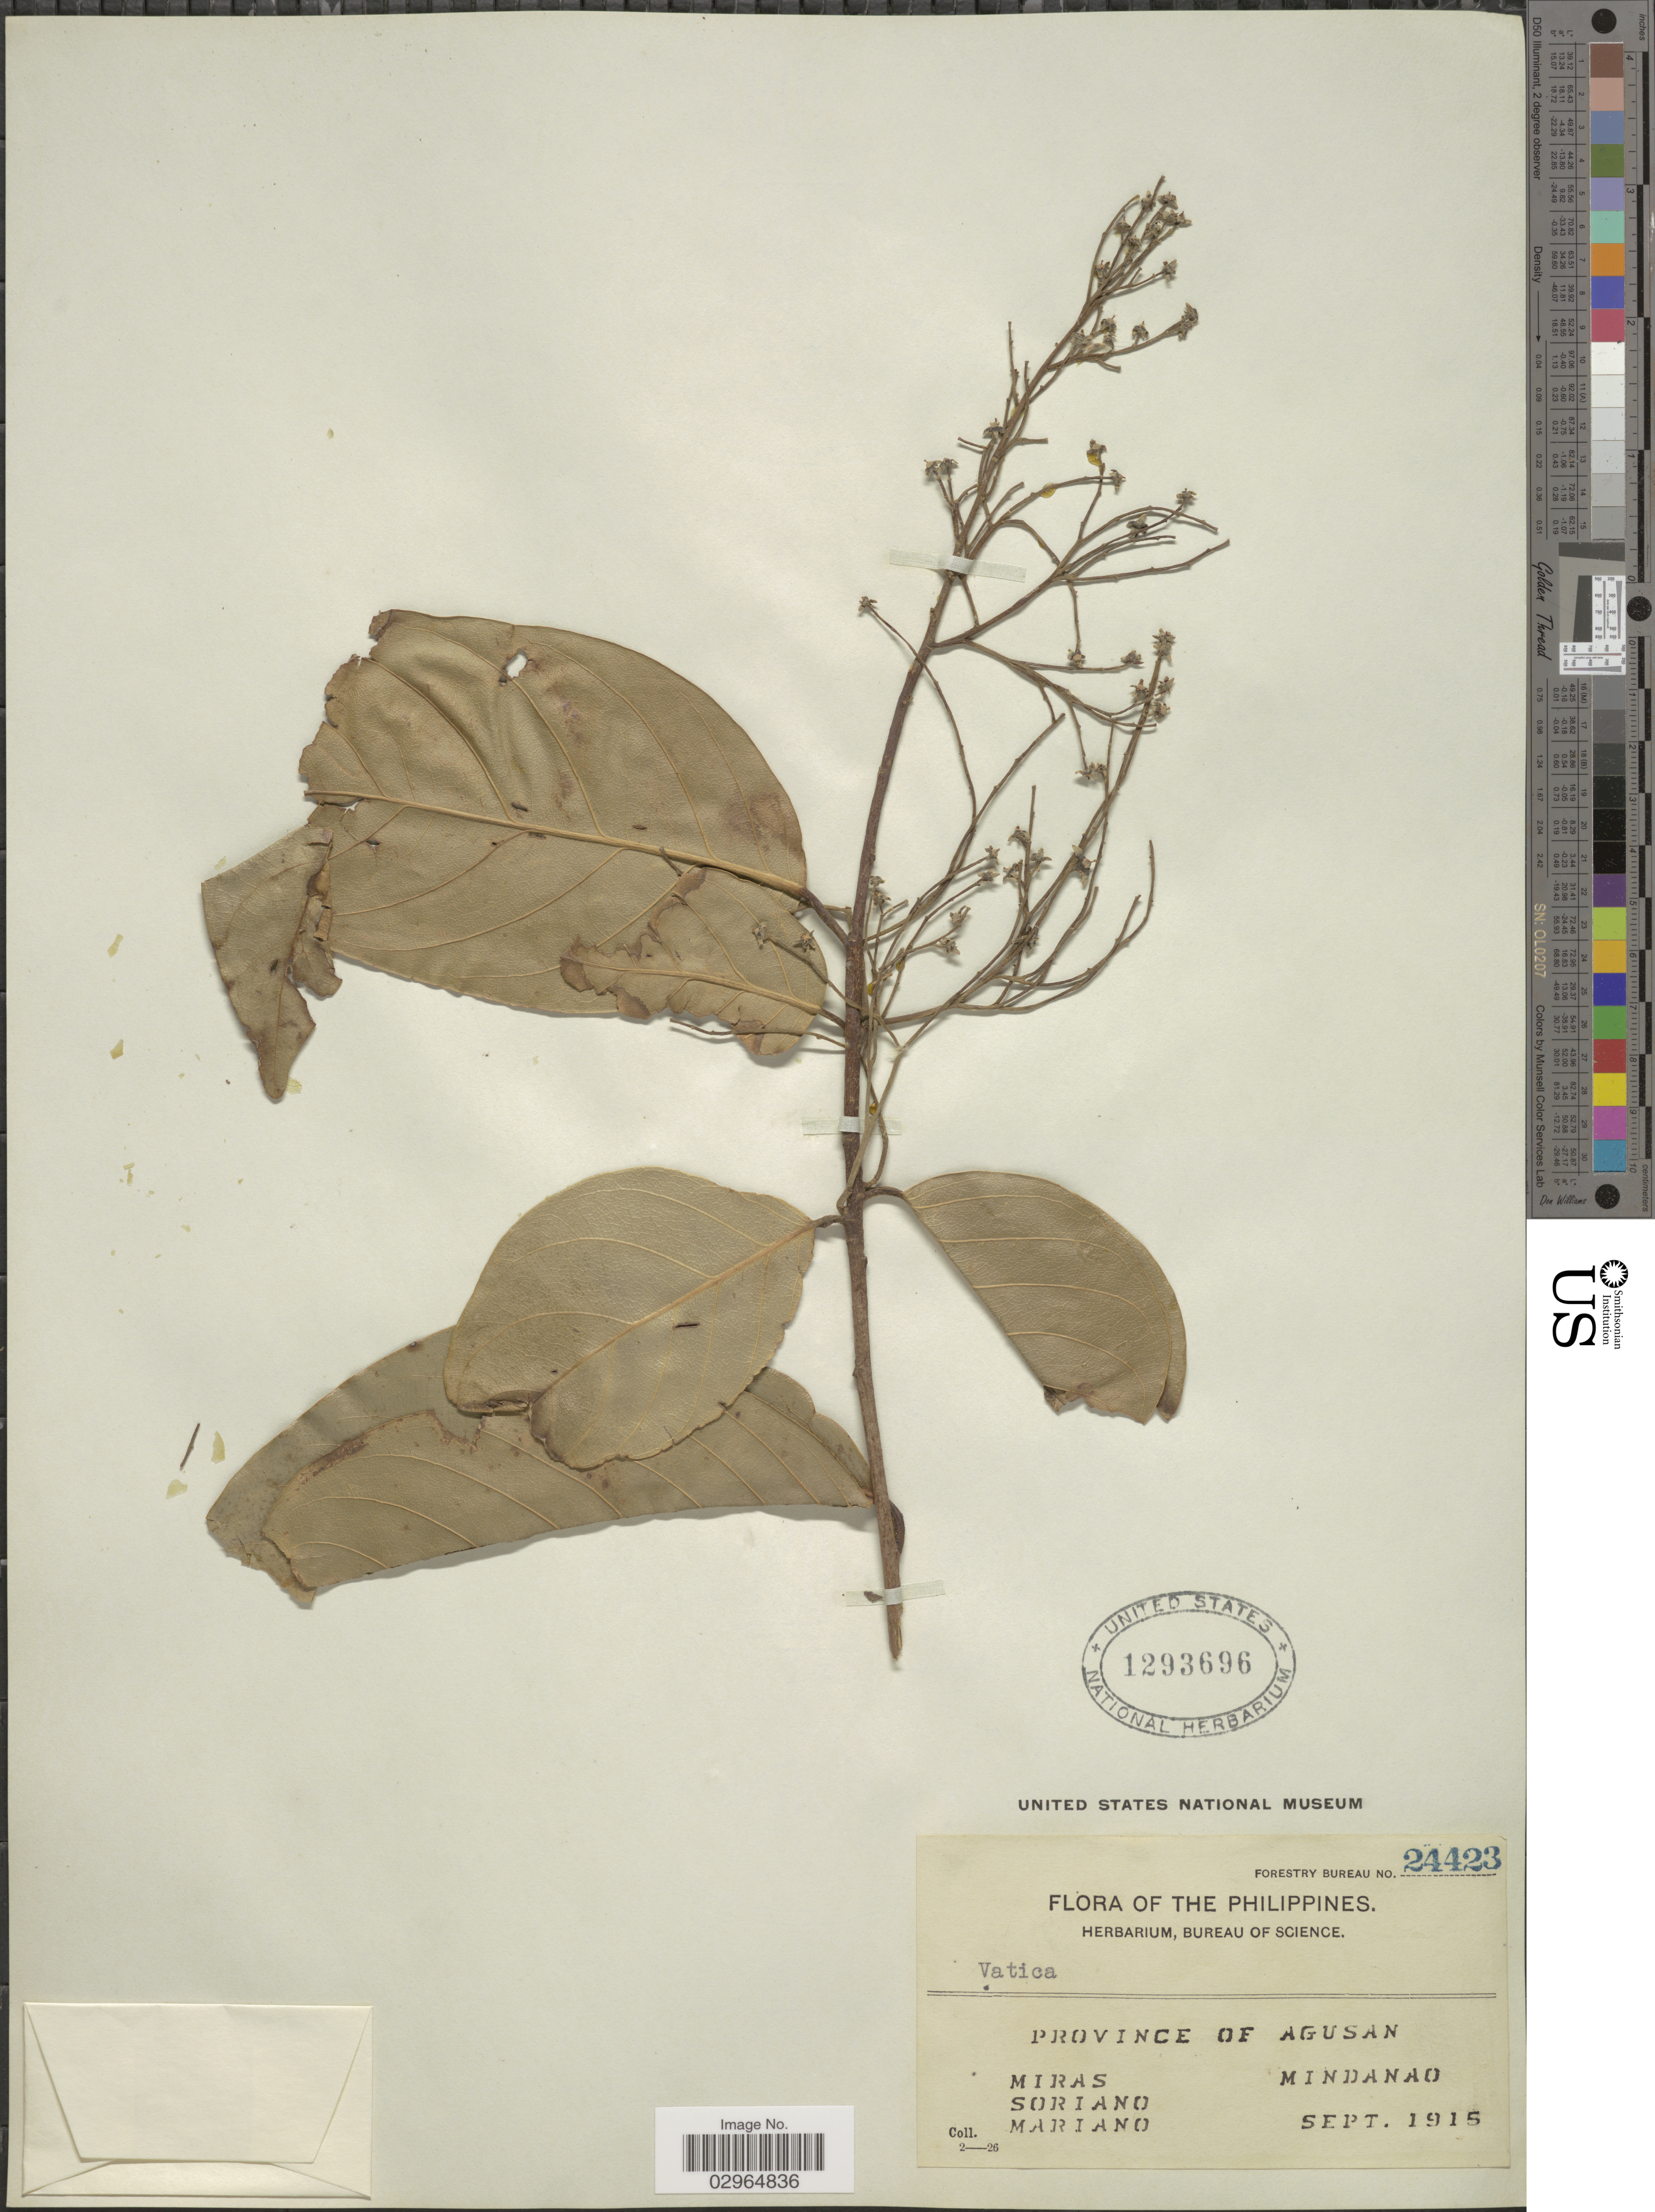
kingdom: Plantae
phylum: Tracheophyta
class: Magnoliopsida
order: Malvales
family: Dipterocarpaceae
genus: Vatica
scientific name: Vatica sp.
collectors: Miras, -. Soriano & -. Mariano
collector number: Forestry Bureau 24423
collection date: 1915-09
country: Philippines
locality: Province of Agusan. Mindanao.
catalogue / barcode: US 1293696